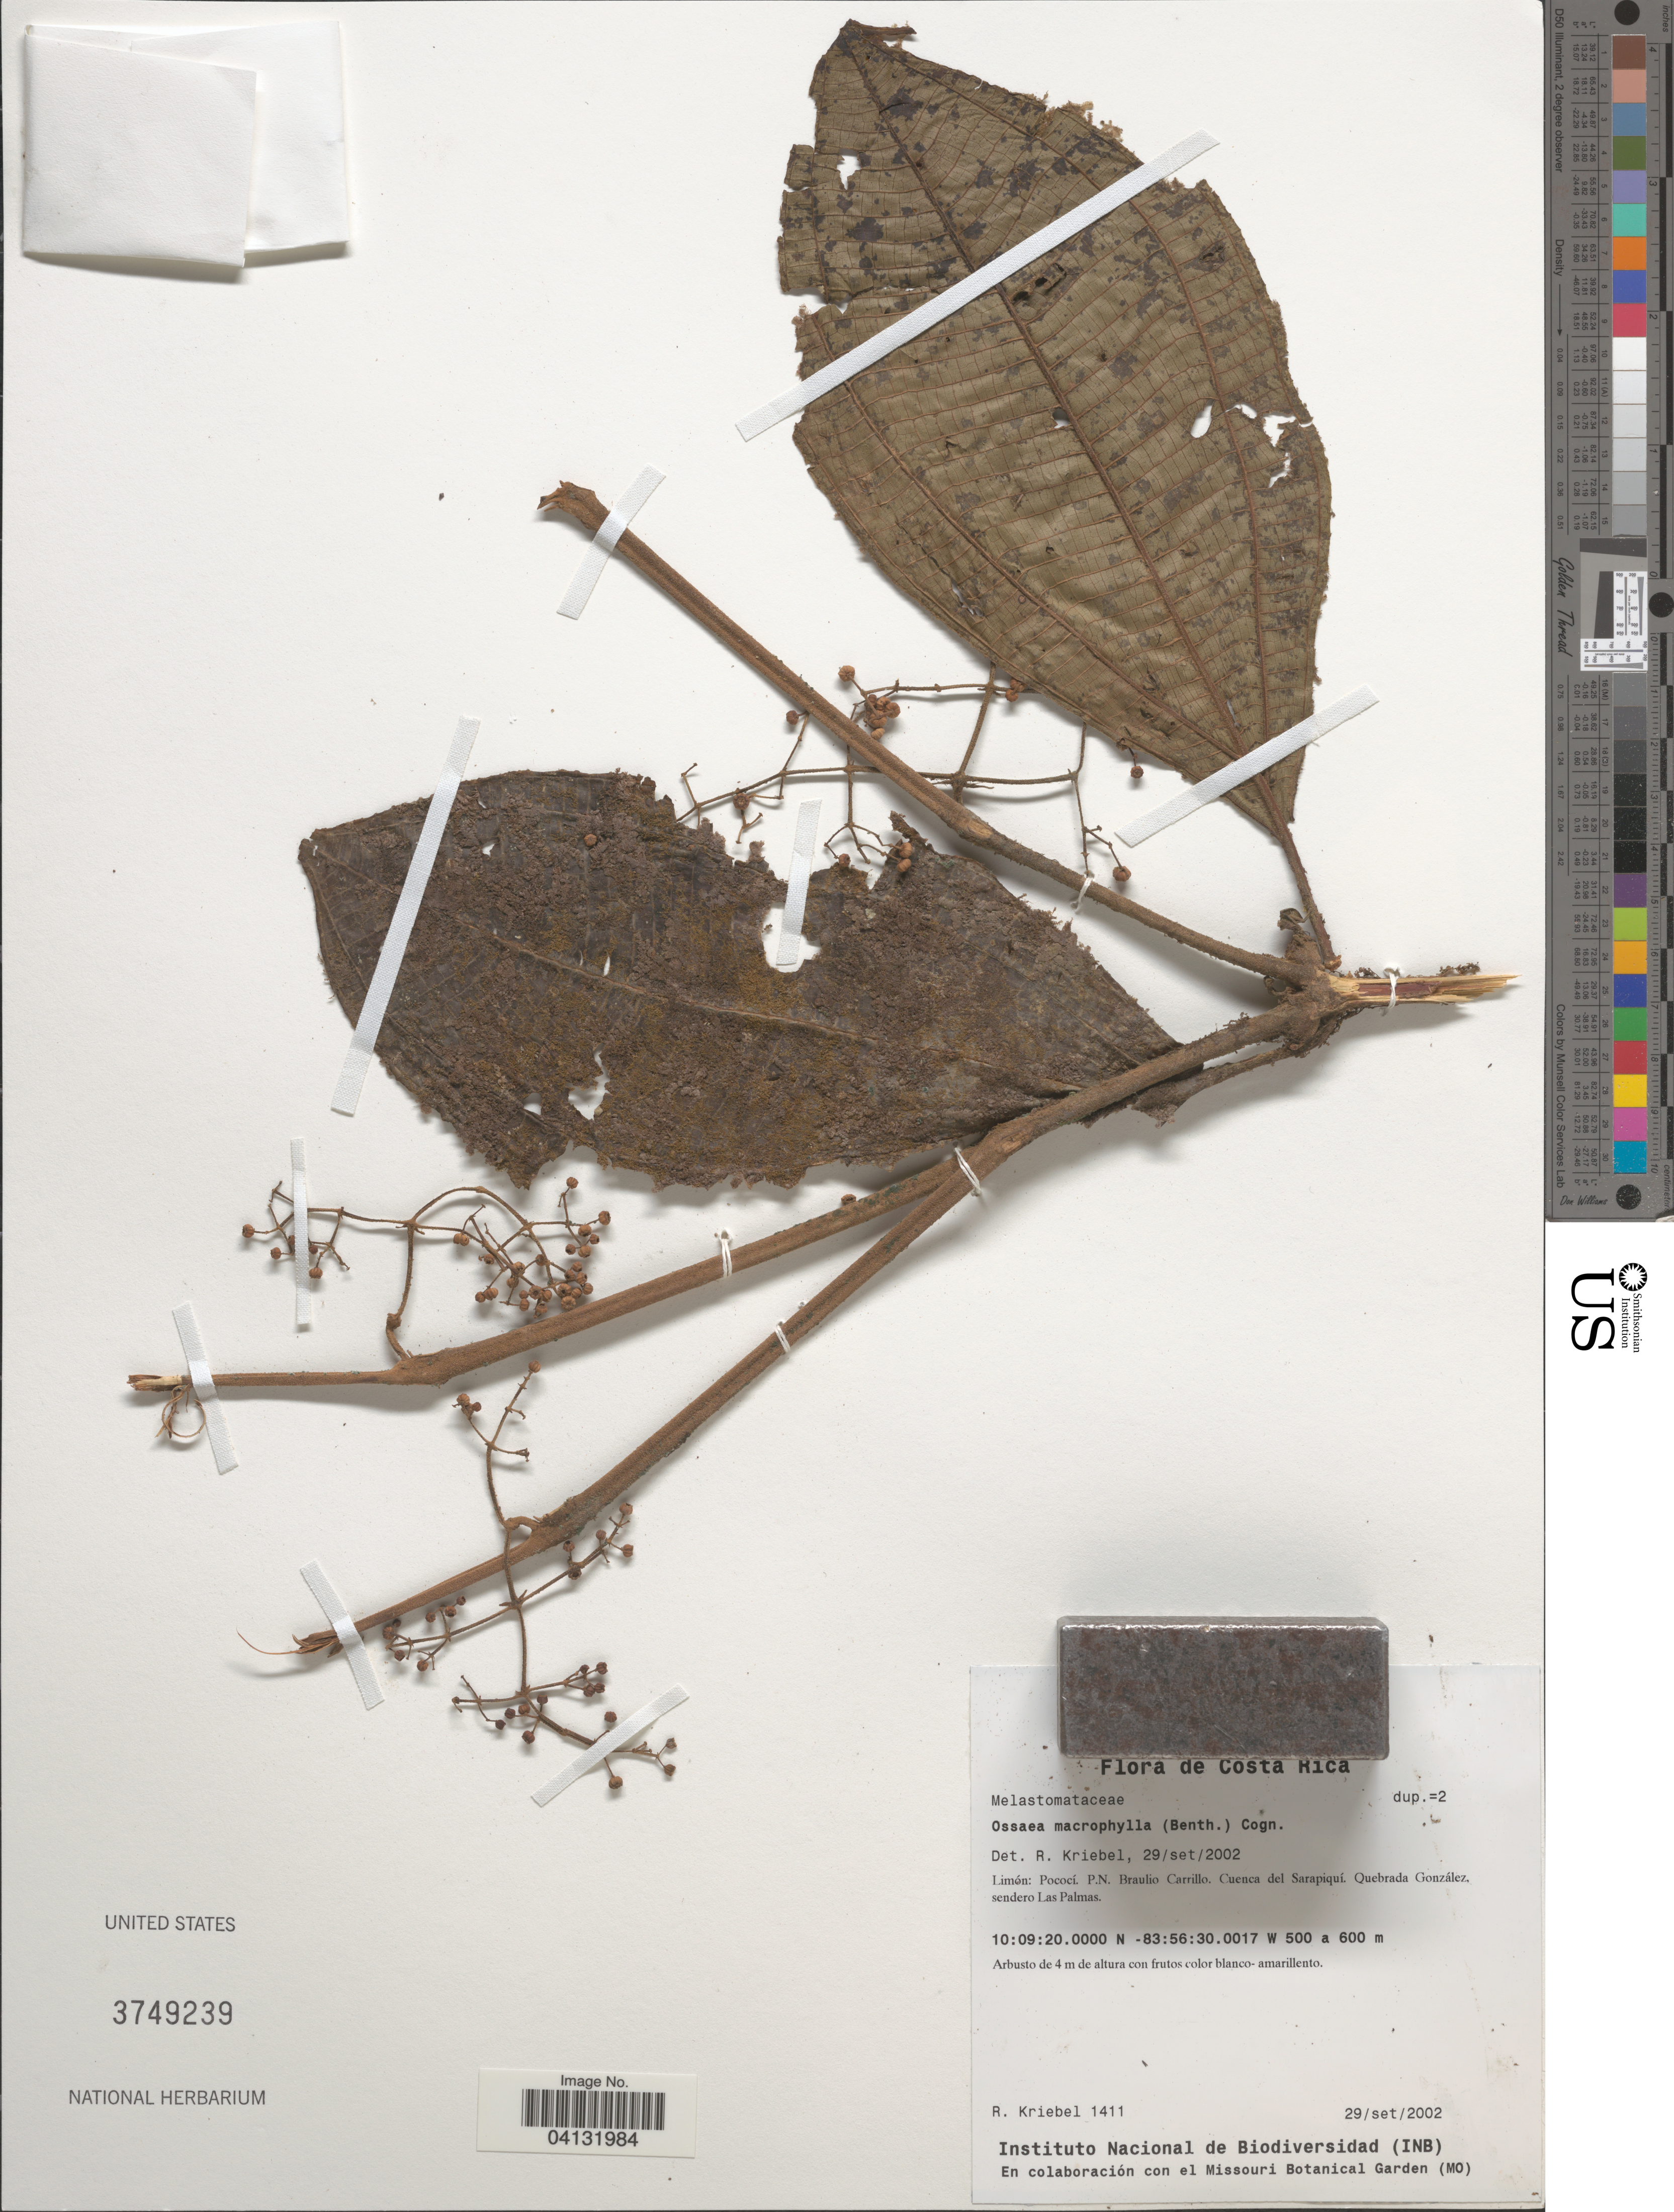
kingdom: Plantae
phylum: Tracheophyta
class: Magnoliopsida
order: Myrtales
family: Melastomataceae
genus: Ossaea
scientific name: Ossaea macrophylla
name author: (Benth.) Cogn.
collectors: R. Kriebel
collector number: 1411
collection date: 2002-09-29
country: Costa Rica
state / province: Limón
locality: Pococí. P.N. Braulio Carrillo. Cuenca del Sarapiquí. Quebrada González, sendero Las Palmas.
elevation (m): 500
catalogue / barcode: US 3749239